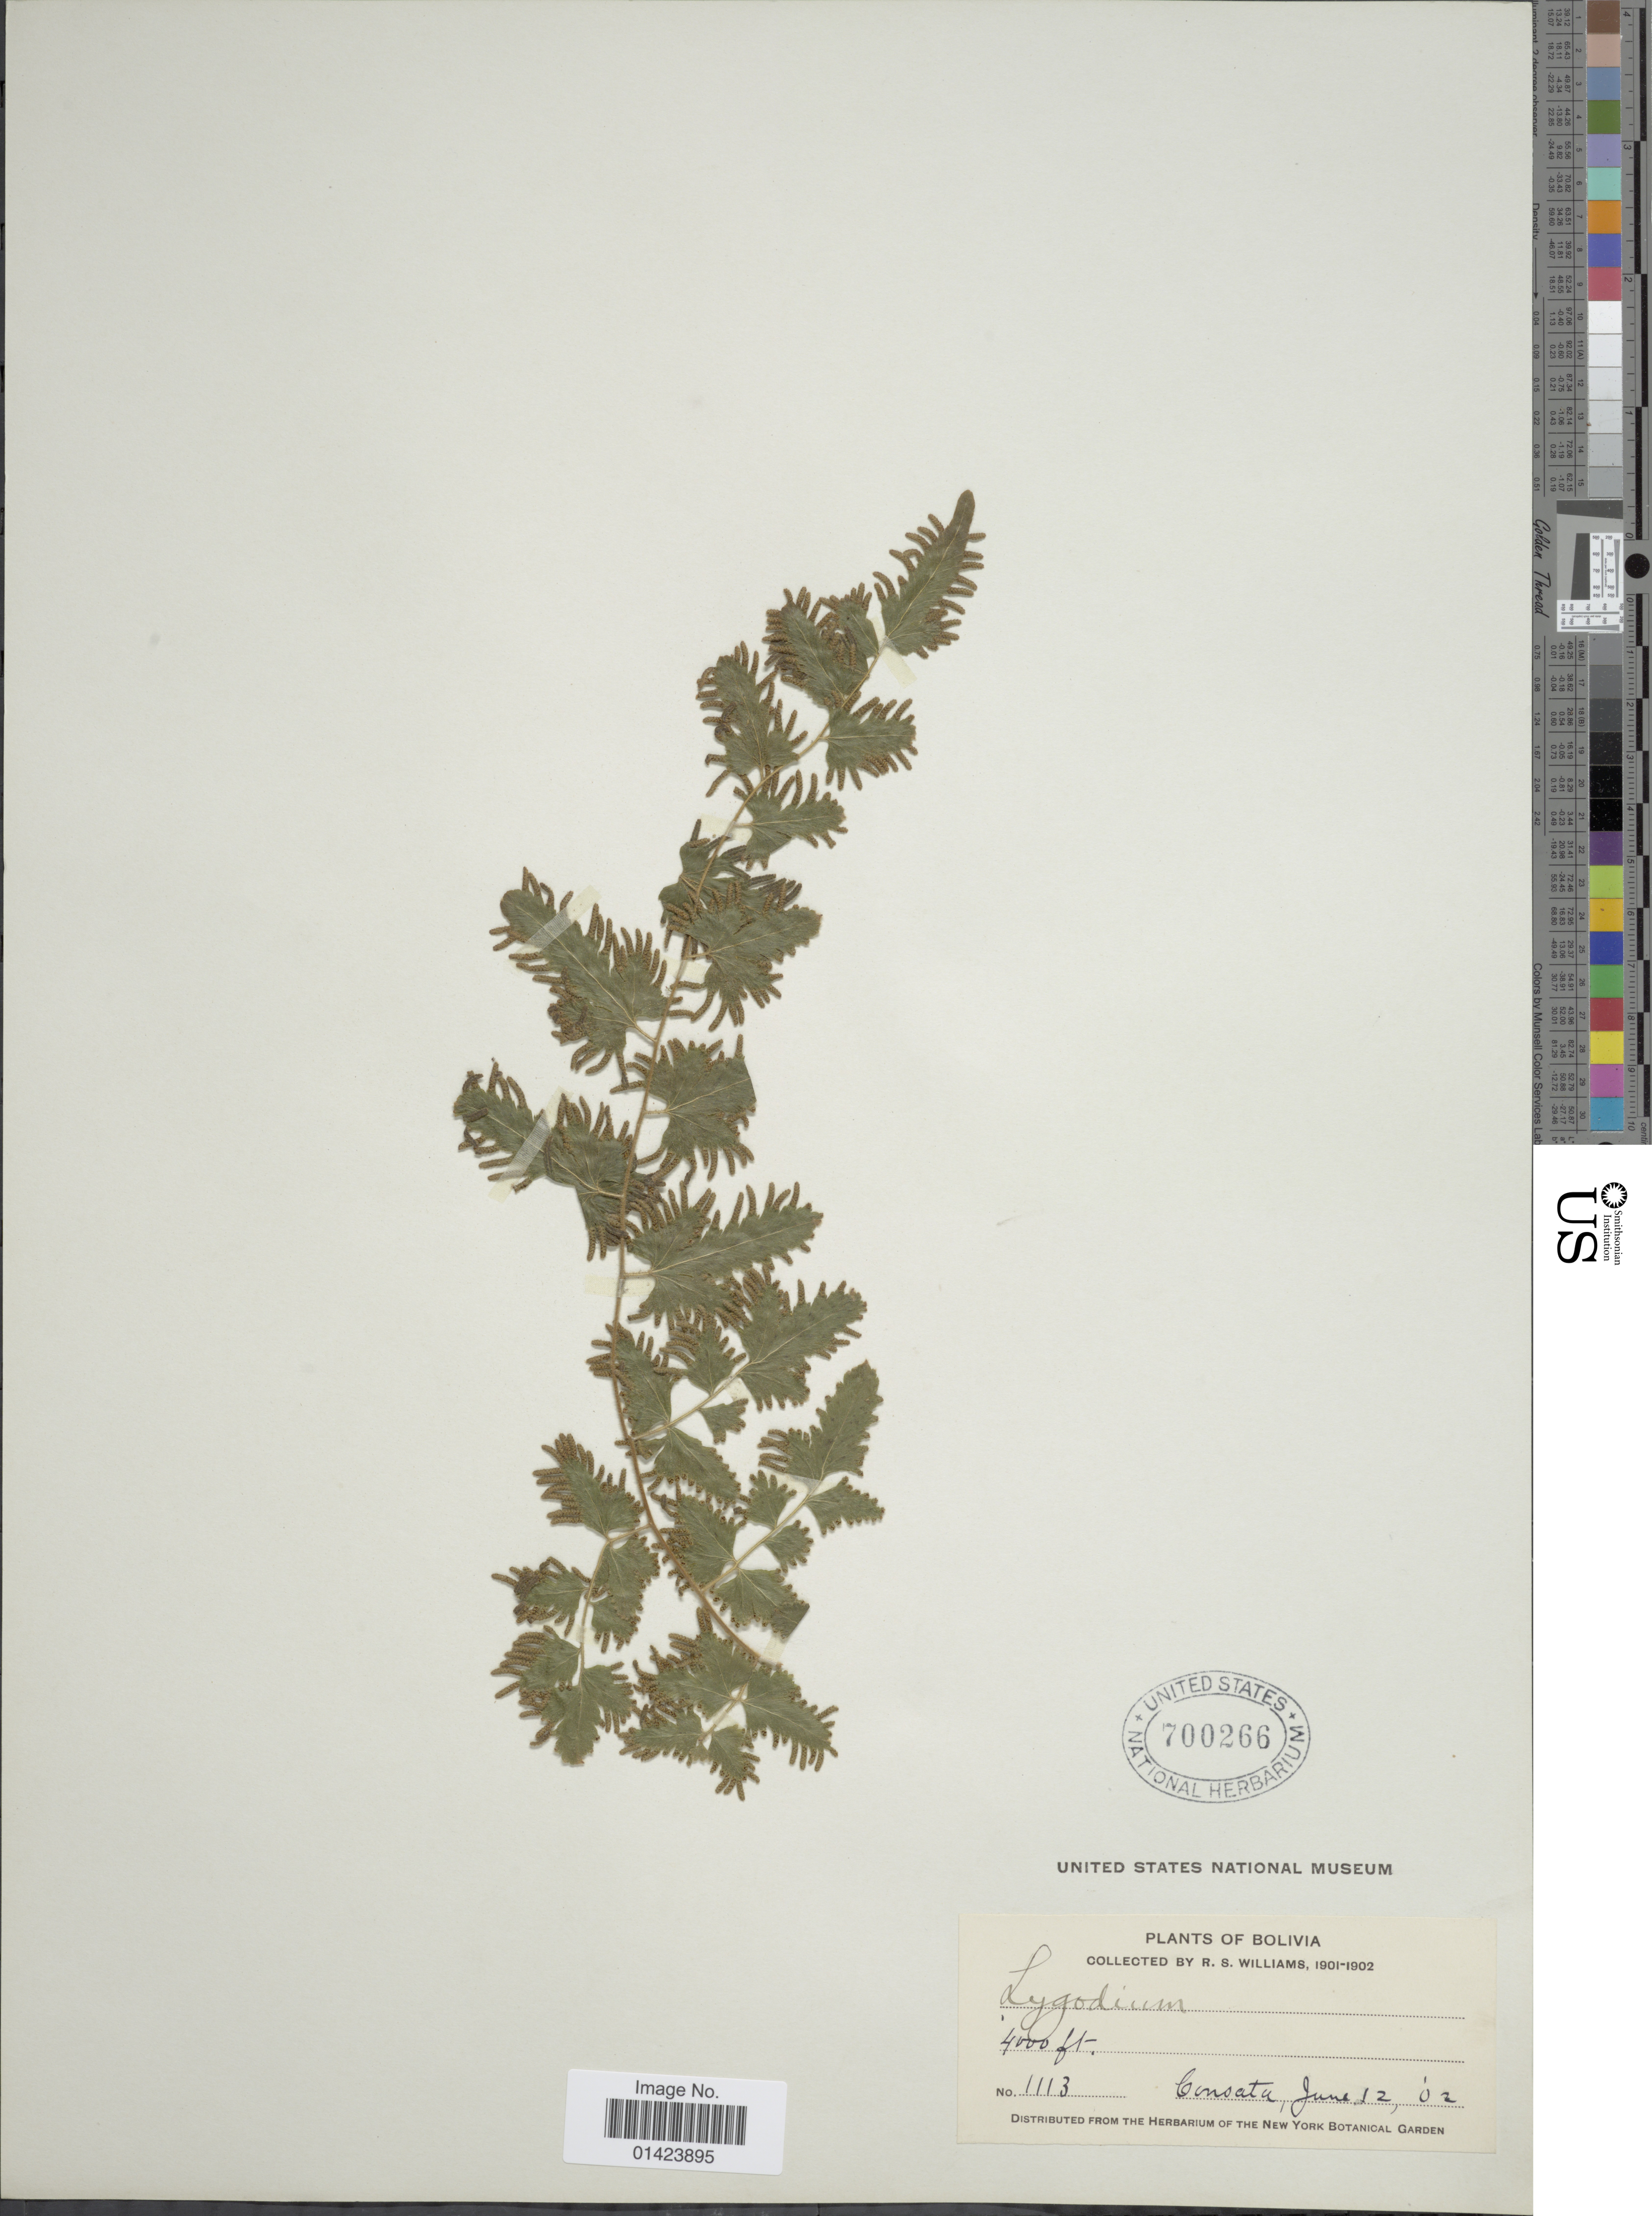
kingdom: Plantae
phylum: Tracheophyta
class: Polypodiopsida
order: Schizaeales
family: Lygodiaceae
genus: Lygodium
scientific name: Lygodium venustum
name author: Sw.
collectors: R. S. Williams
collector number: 1113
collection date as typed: June 12, '02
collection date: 1902-06-12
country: Bolivia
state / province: La Páz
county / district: Larecaja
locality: Consata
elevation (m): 1219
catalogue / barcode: US 700266